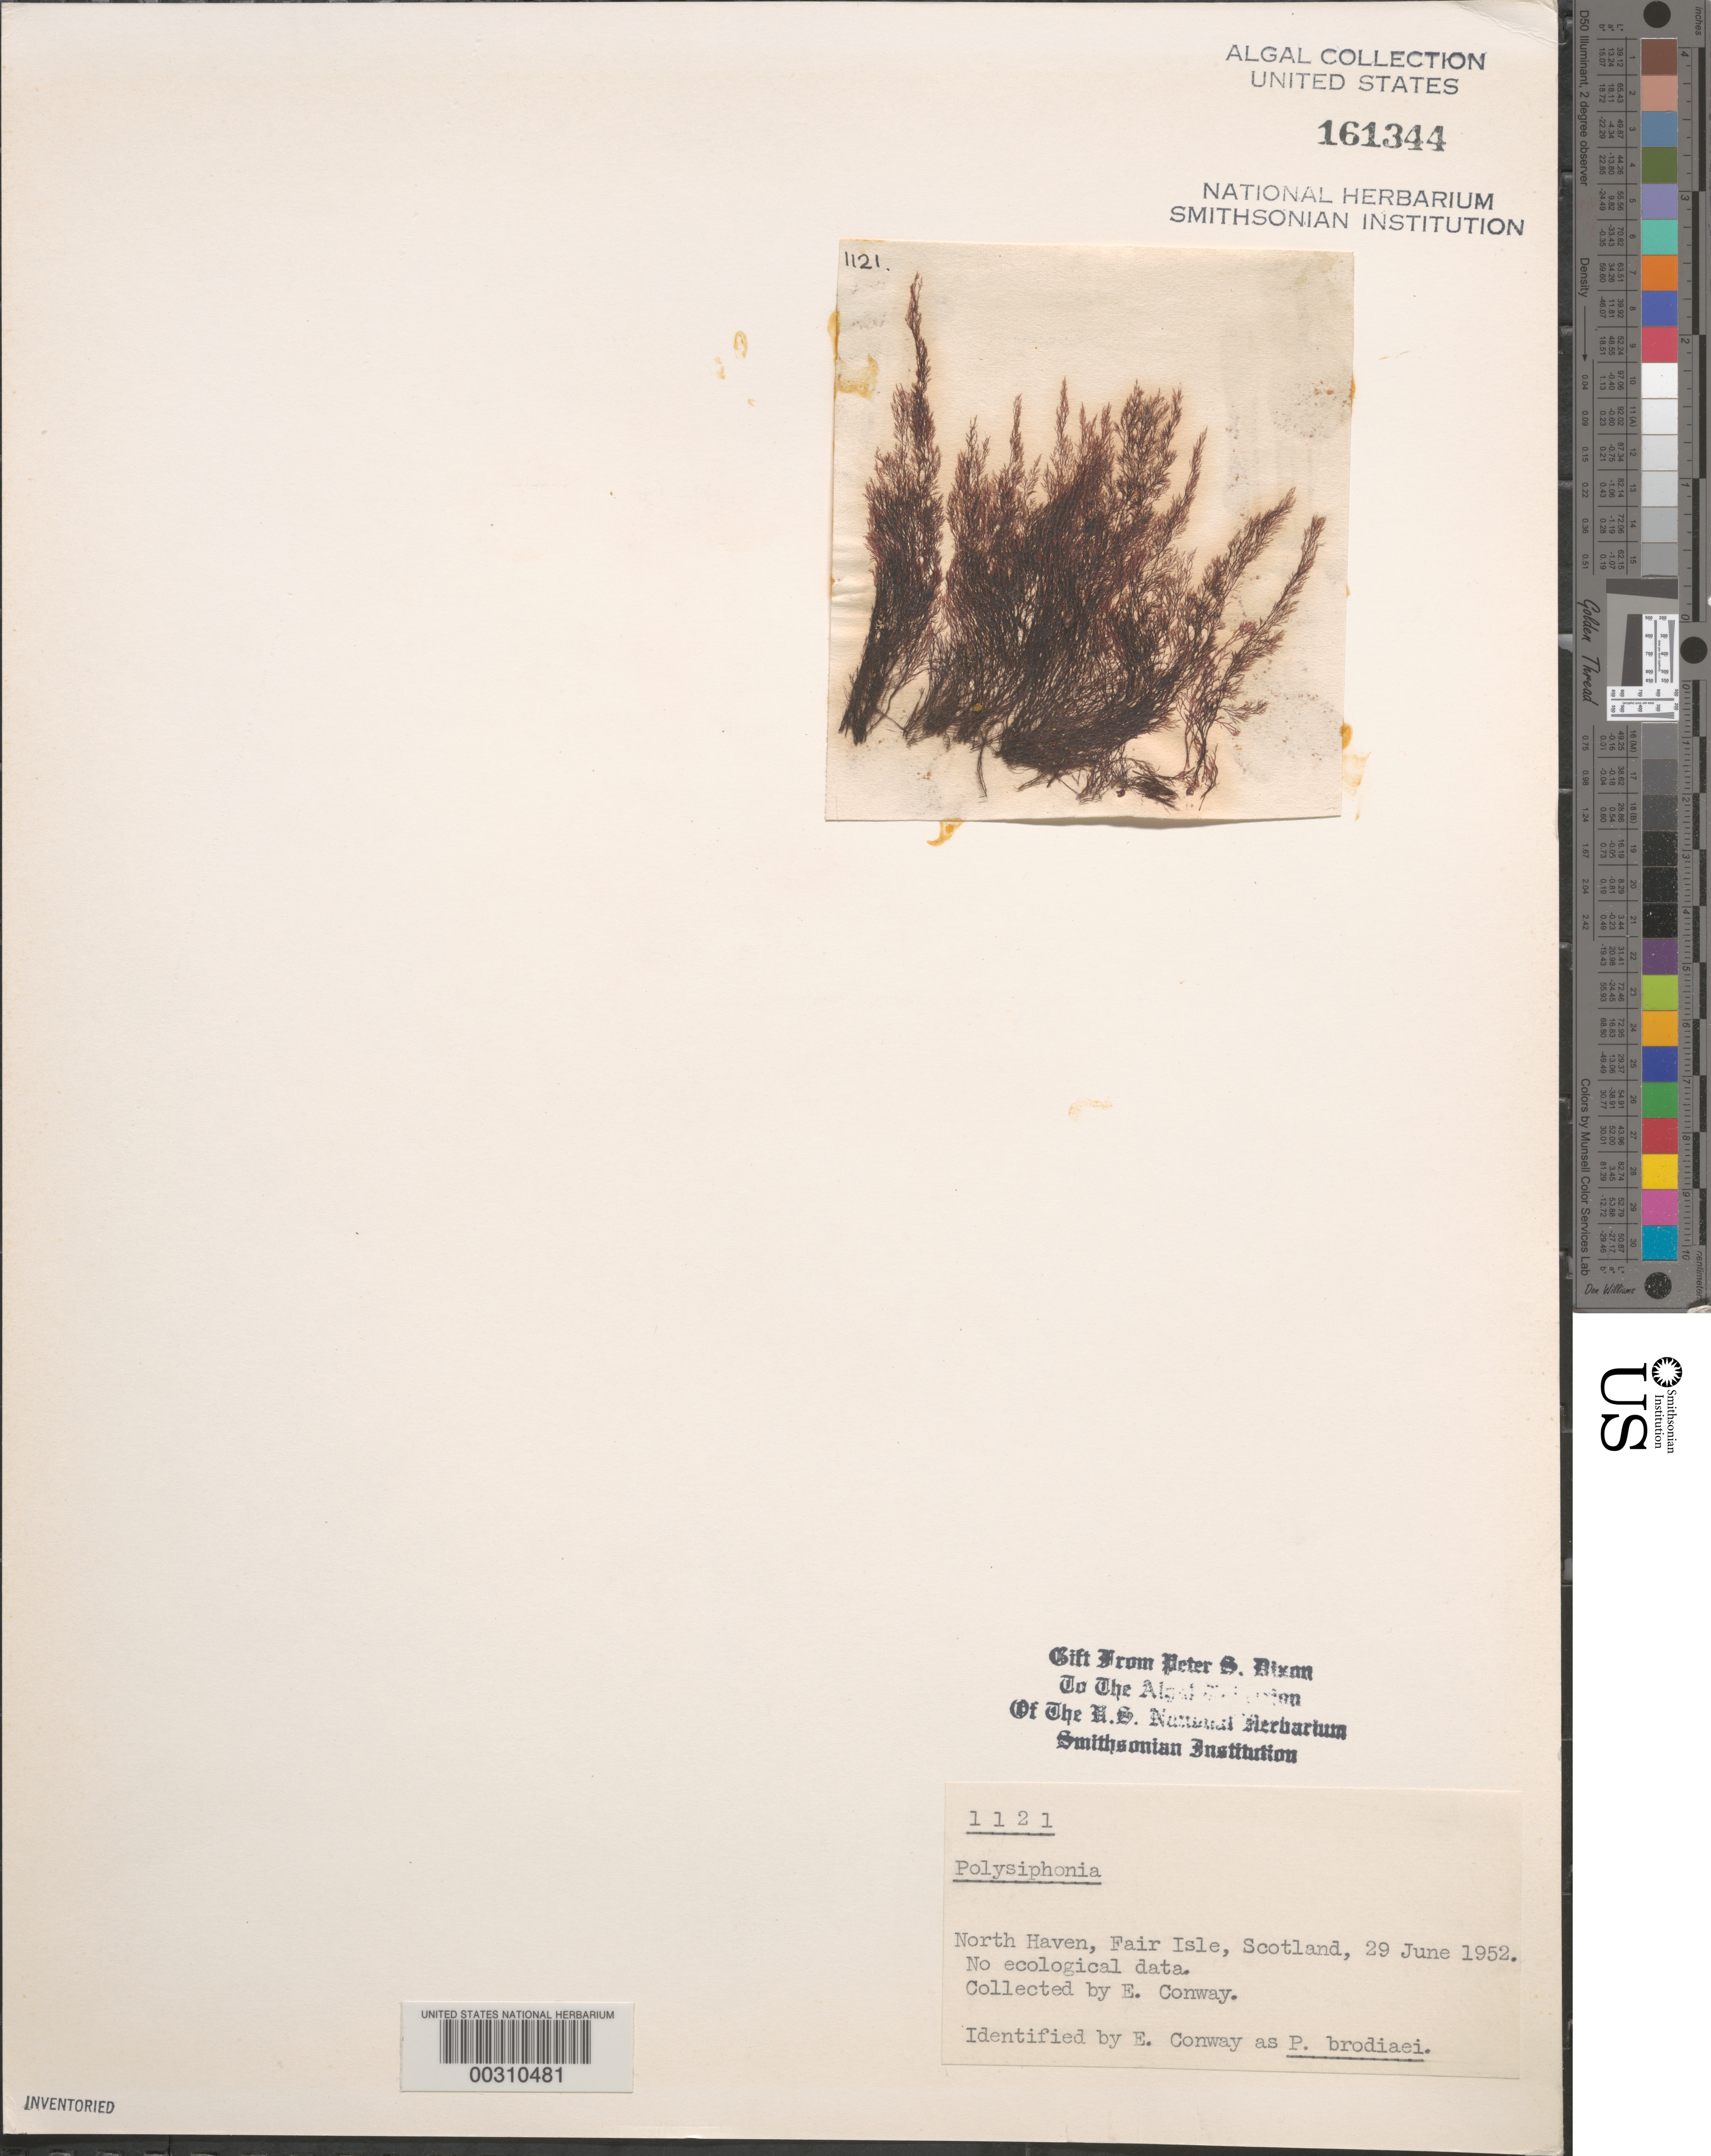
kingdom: Plantae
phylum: Rhodophyta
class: Florideophyceae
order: Ceramiales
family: Rhodomelaceae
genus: Polysiphonia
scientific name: Polysiphonia sp.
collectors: E. Conway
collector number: PSD 1121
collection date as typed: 29 Jun 1952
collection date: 1952-06-29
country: United Kingdom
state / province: Scotland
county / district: Shetland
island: Fair Isle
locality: North Haven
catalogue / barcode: US 161344